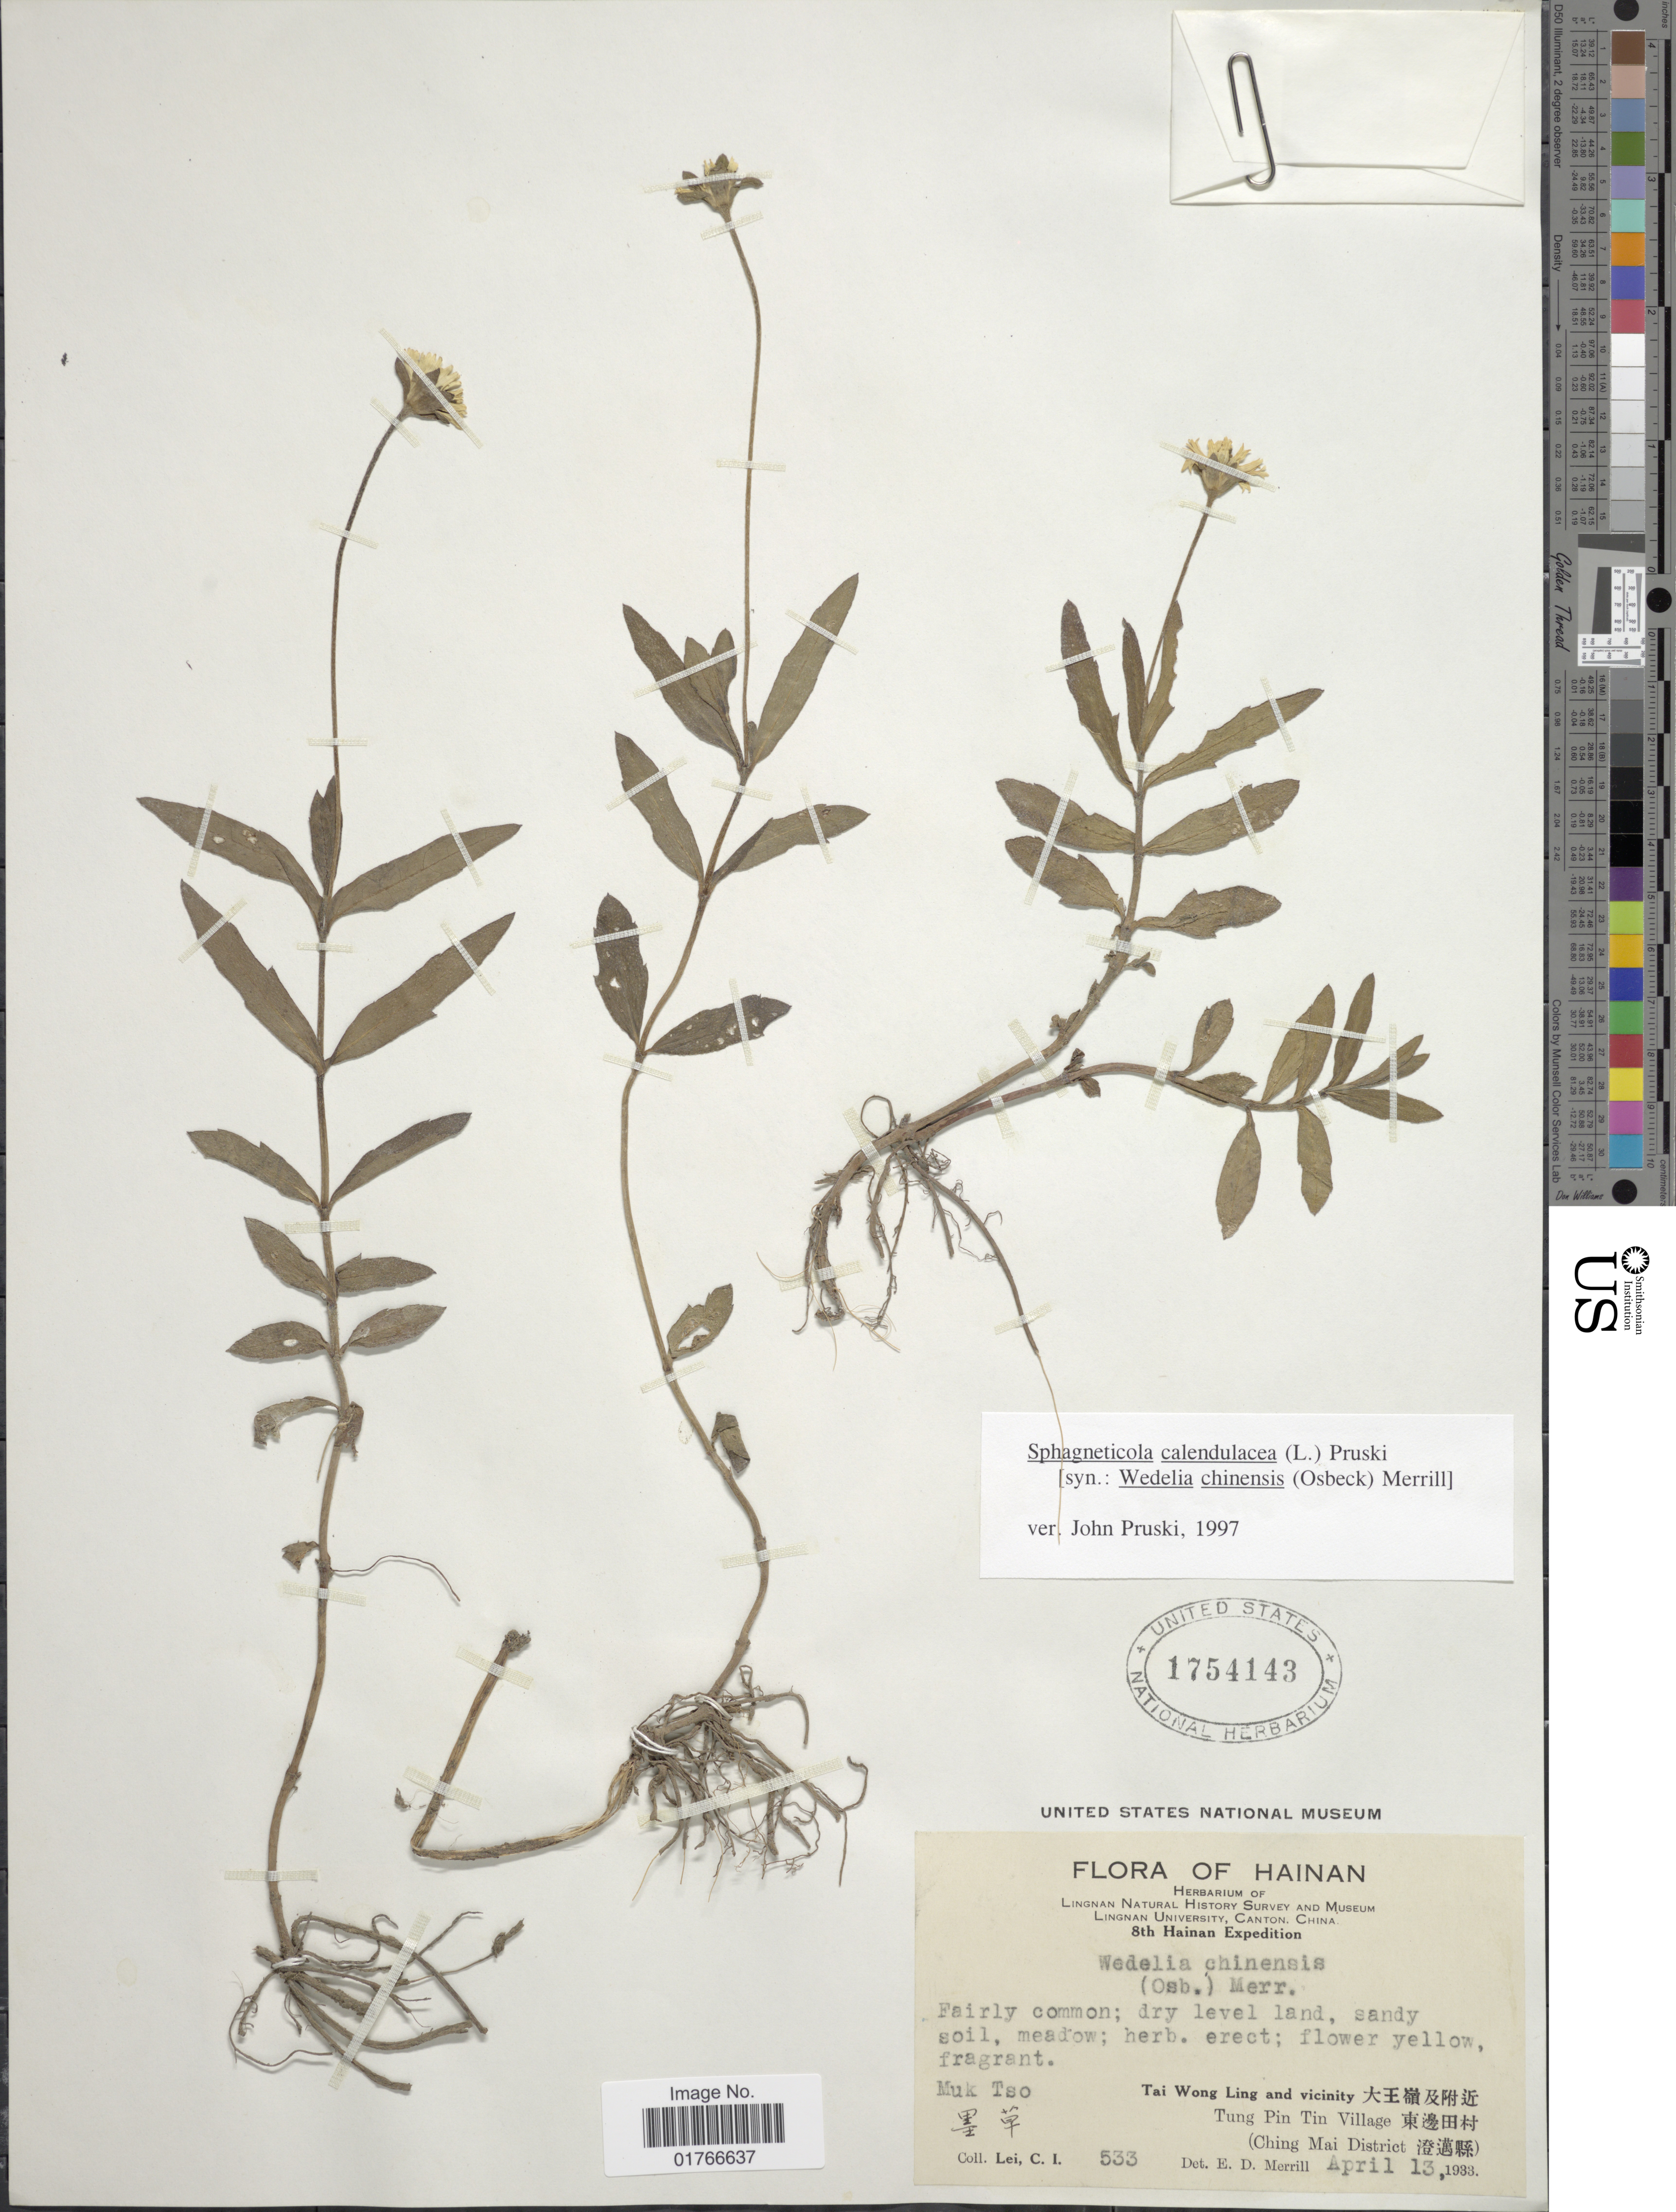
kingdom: Plantae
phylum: Tracheophyta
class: Magnoliopsida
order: Asterales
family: Asteraceae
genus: Sphagneticola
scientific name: Sphagneticola calendulacea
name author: (L.) Pruski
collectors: C. I. Lei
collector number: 533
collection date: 1933-04-13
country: China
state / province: Hainan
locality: Tai Wong Ling and vicinity, Tung Pin Tin Village (Ching Mai District), Muk Tso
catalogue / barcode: US 1754143